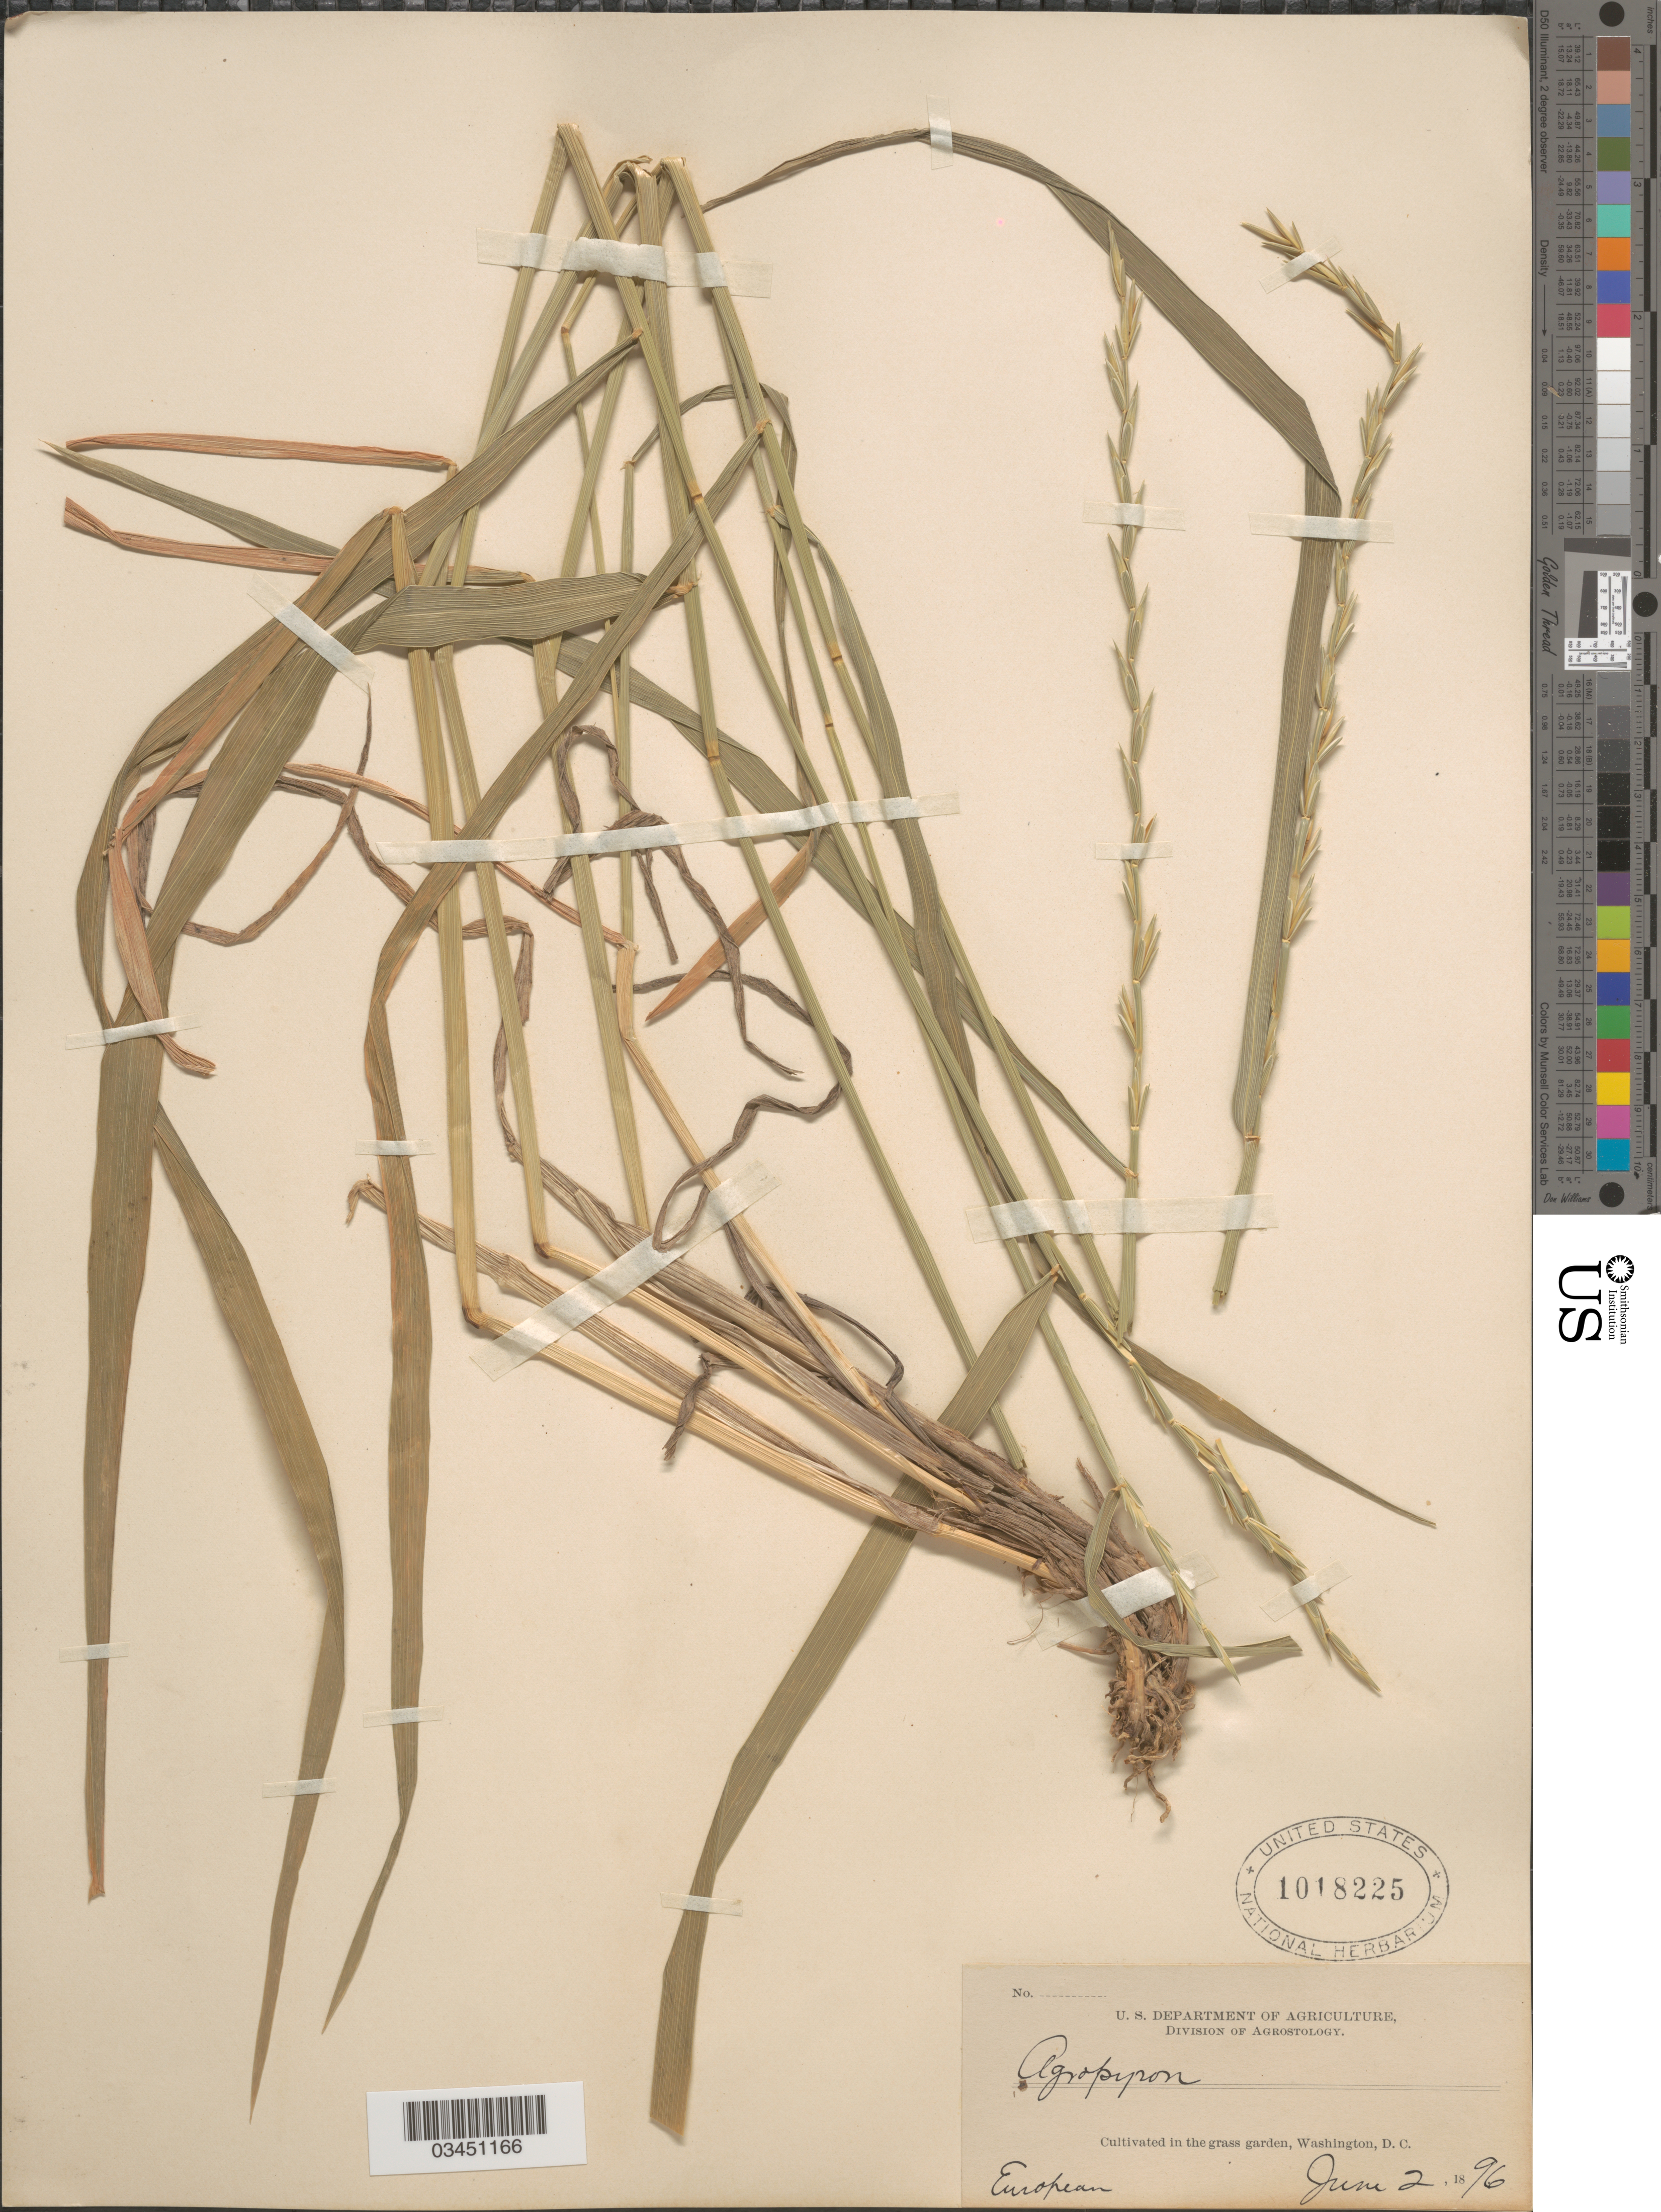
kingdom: Plantae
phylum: Tracheophyta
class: Liliopsida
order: Poales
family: Poaceae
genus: Elymus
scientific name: Elymus sp.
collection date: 1896-06-02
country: United States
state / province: District of Columbia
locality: In the grass garden, Washington, D.C.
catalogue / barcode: US 1018225